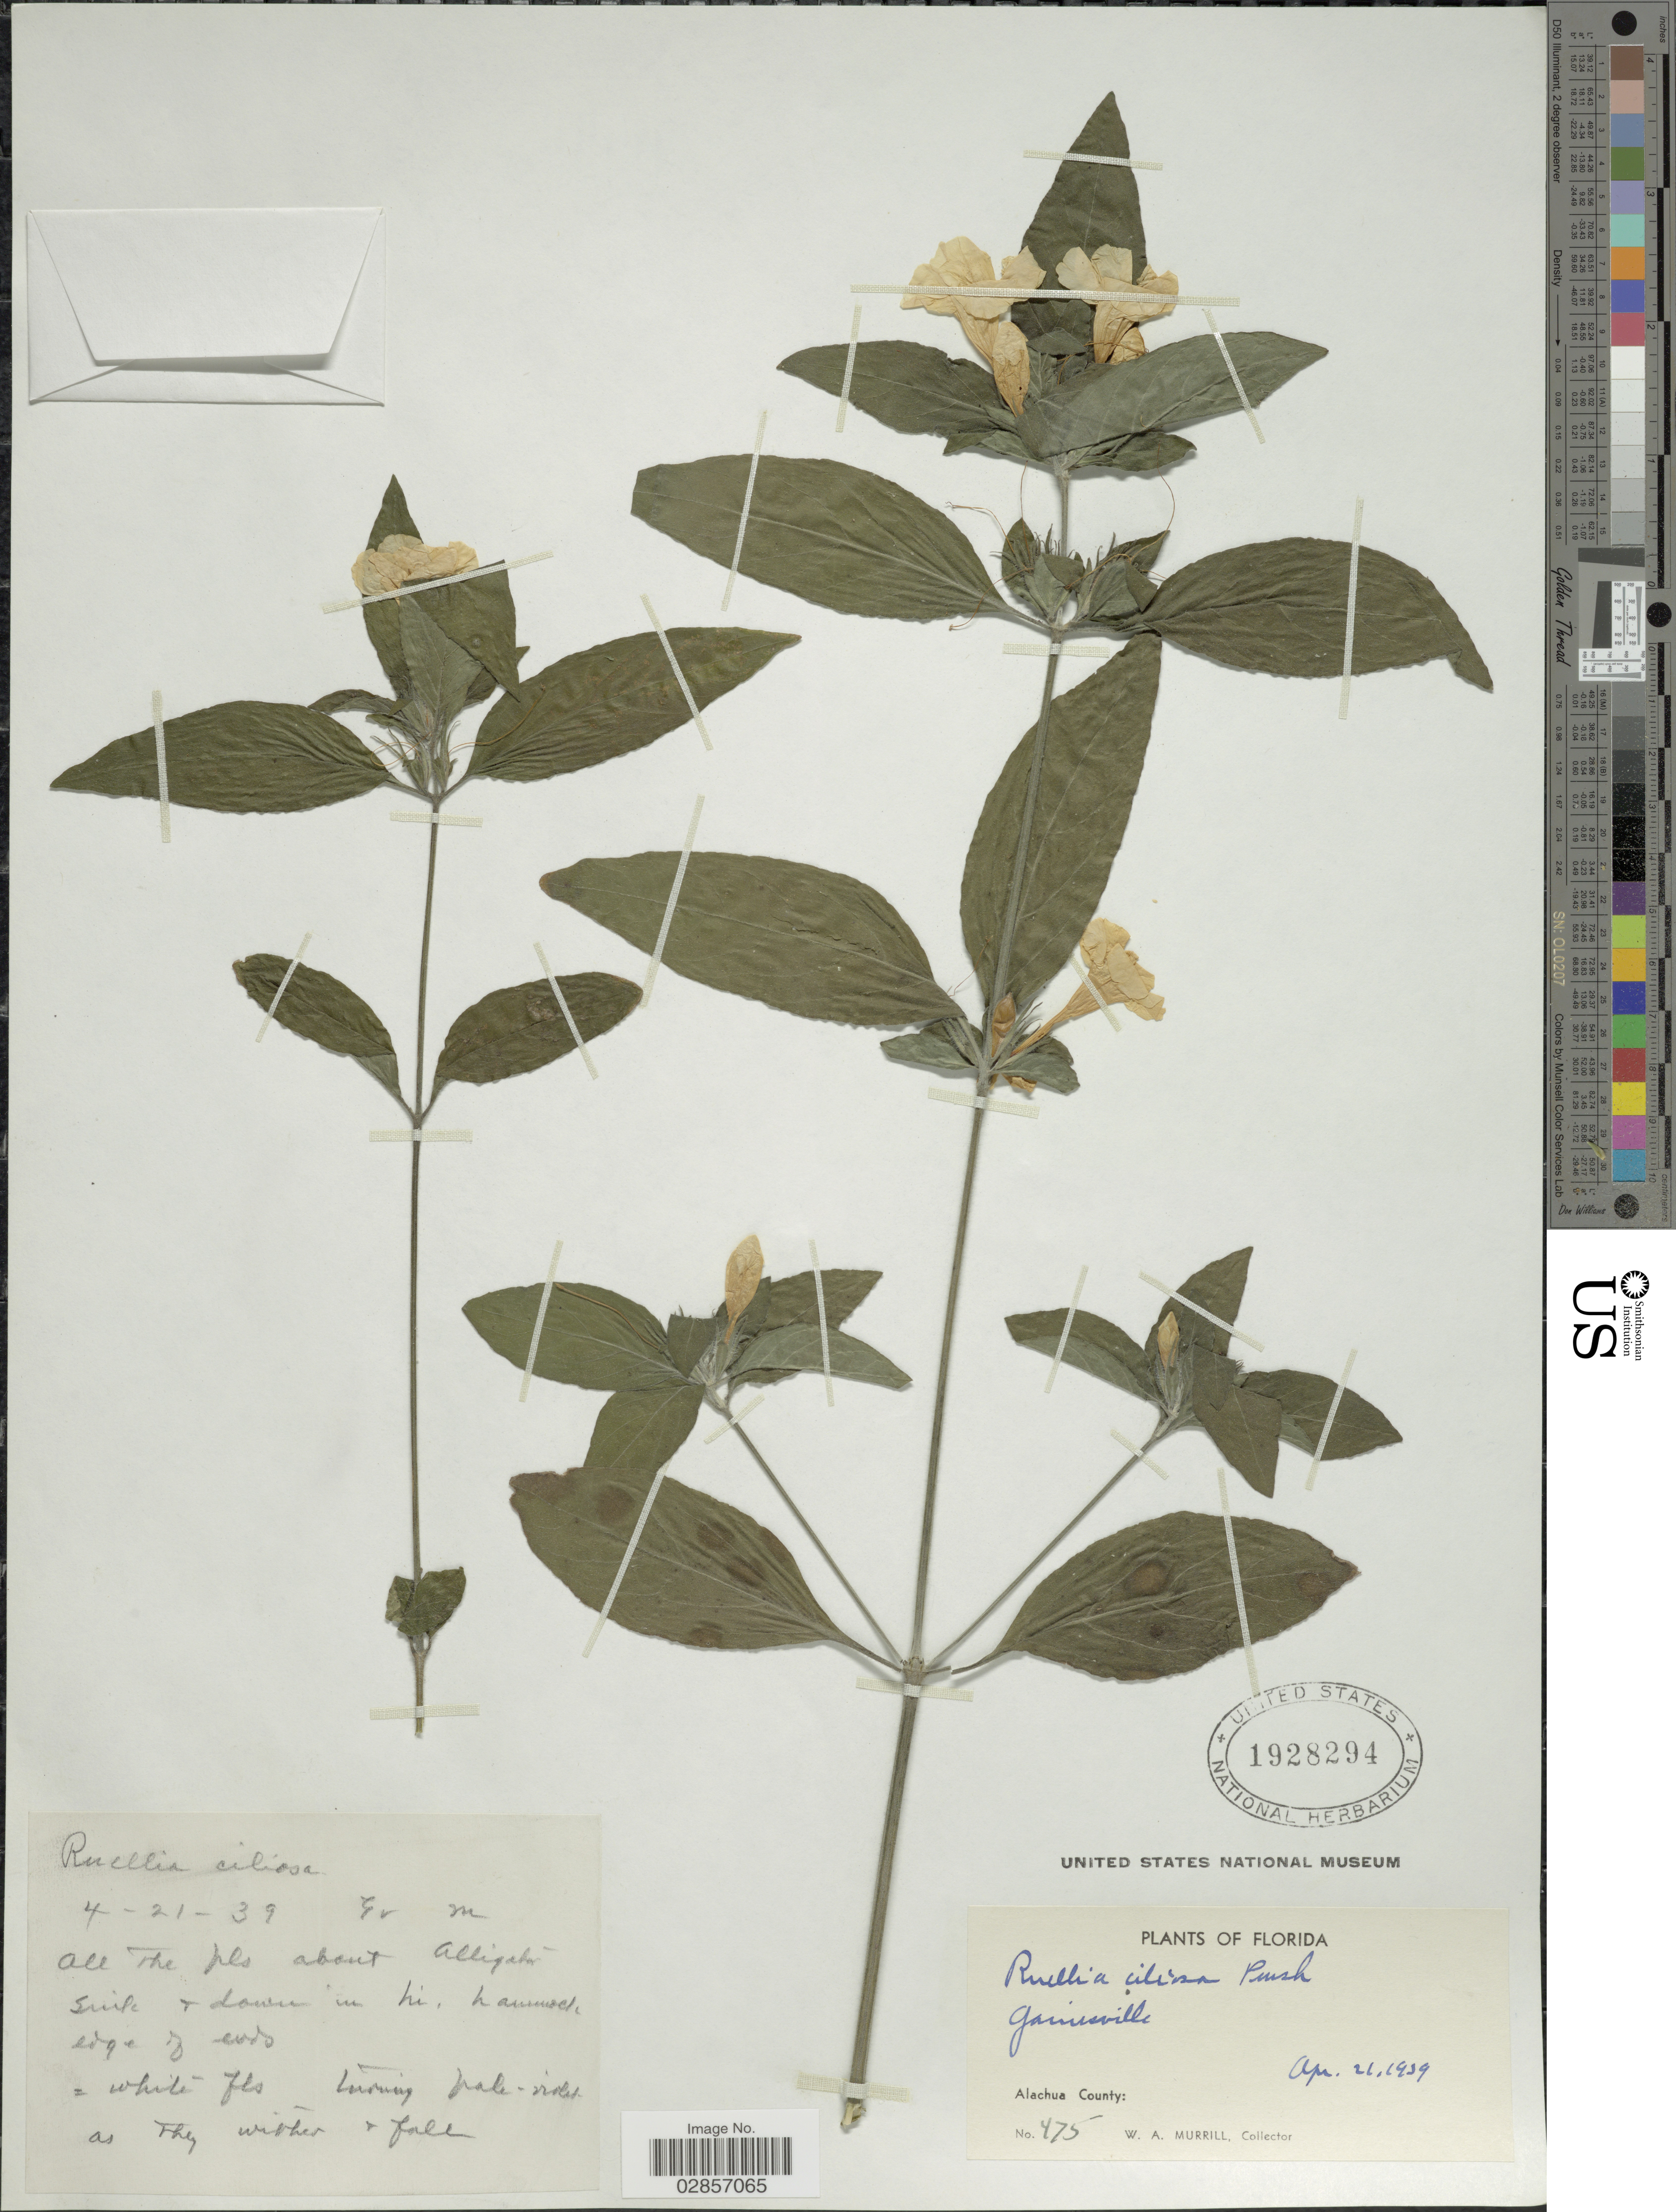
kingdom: Plantae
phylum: Tracheophyta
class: Magnoliopsida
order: Lamiales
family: Acanthaceae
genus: Ruellia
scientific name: Ruellia ciliosa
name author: Pursh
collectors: W. A. Murrill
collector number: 475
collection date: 1939-04-21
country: United States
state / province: Florida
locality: Gainesville. Alachua County.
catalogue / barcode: US 1928294